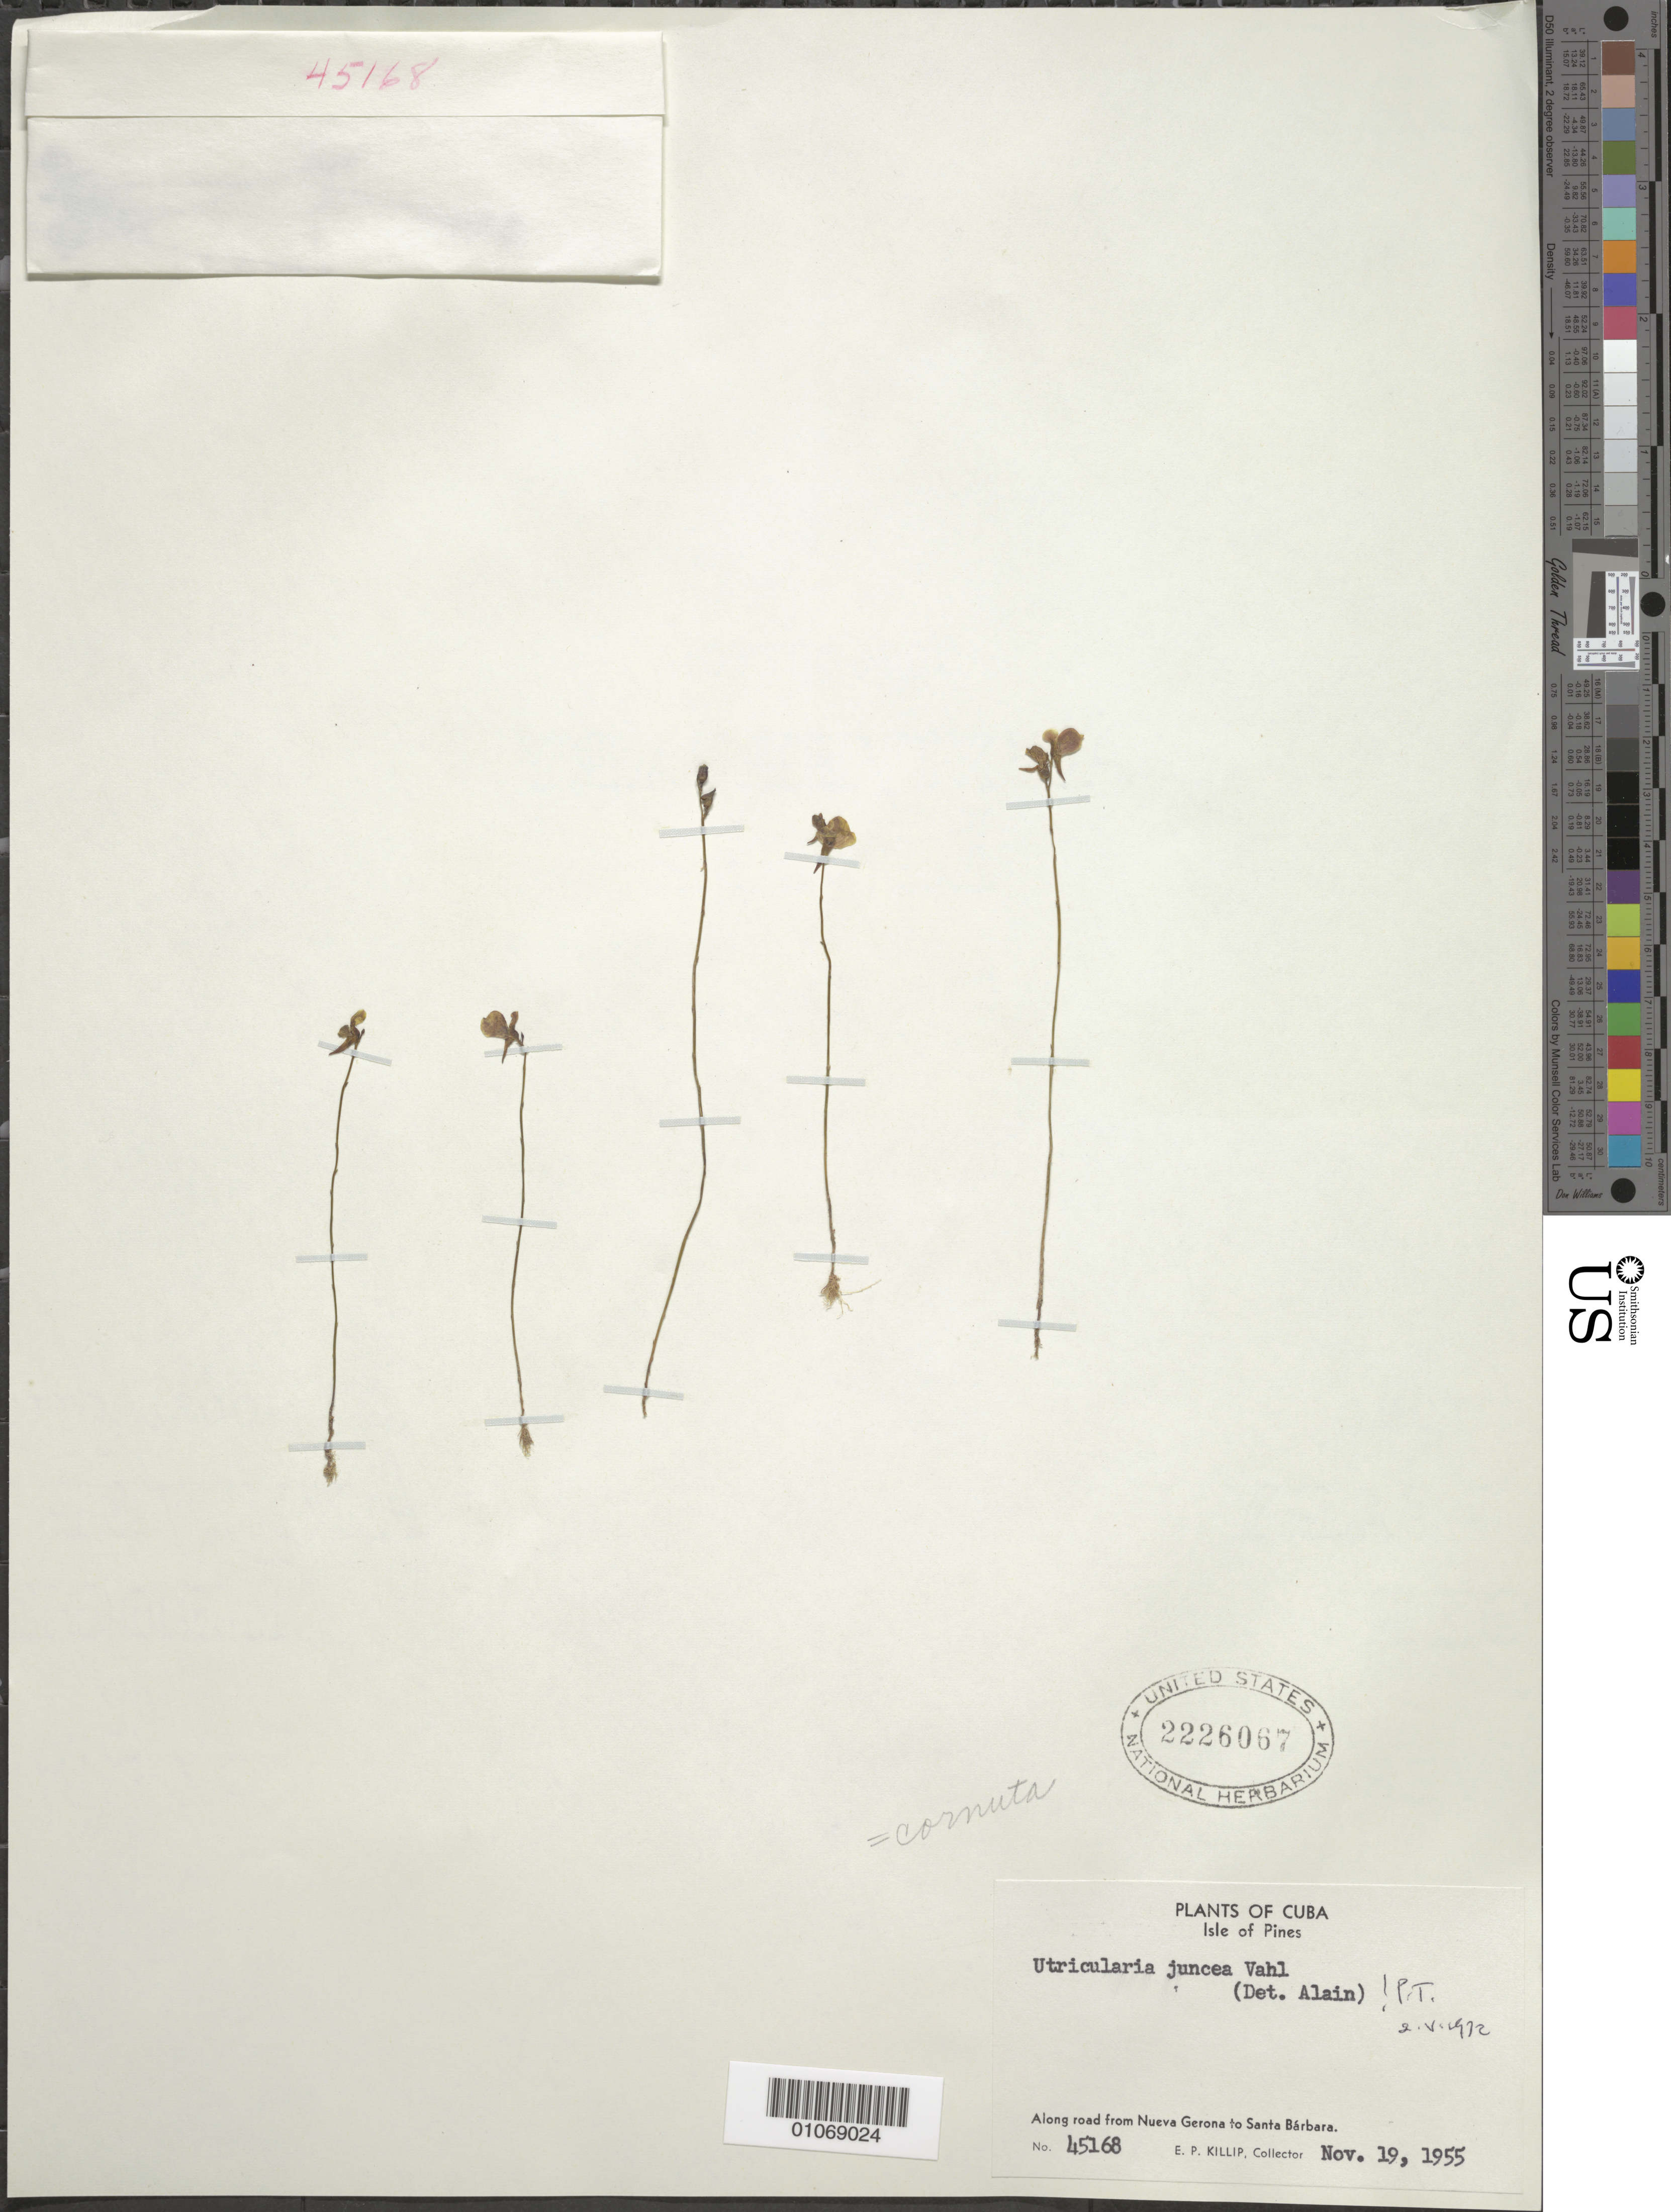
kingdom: Plantae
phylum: Tracheophyta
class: Magnoliopsida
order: Lamiales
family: Lentibulariaceae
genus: Utricularia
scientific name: Utricularia juncea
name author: Vahl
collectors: E. P. Killip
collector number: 45168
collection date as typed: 19 Nov 1955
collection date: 1955-11-19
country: Cuba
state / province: Isla de La Juventud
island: Isla de la Juventud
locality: Isle of Pines, Along road from Nueva Gerona to Santa Barbara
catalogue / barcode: US 2226067